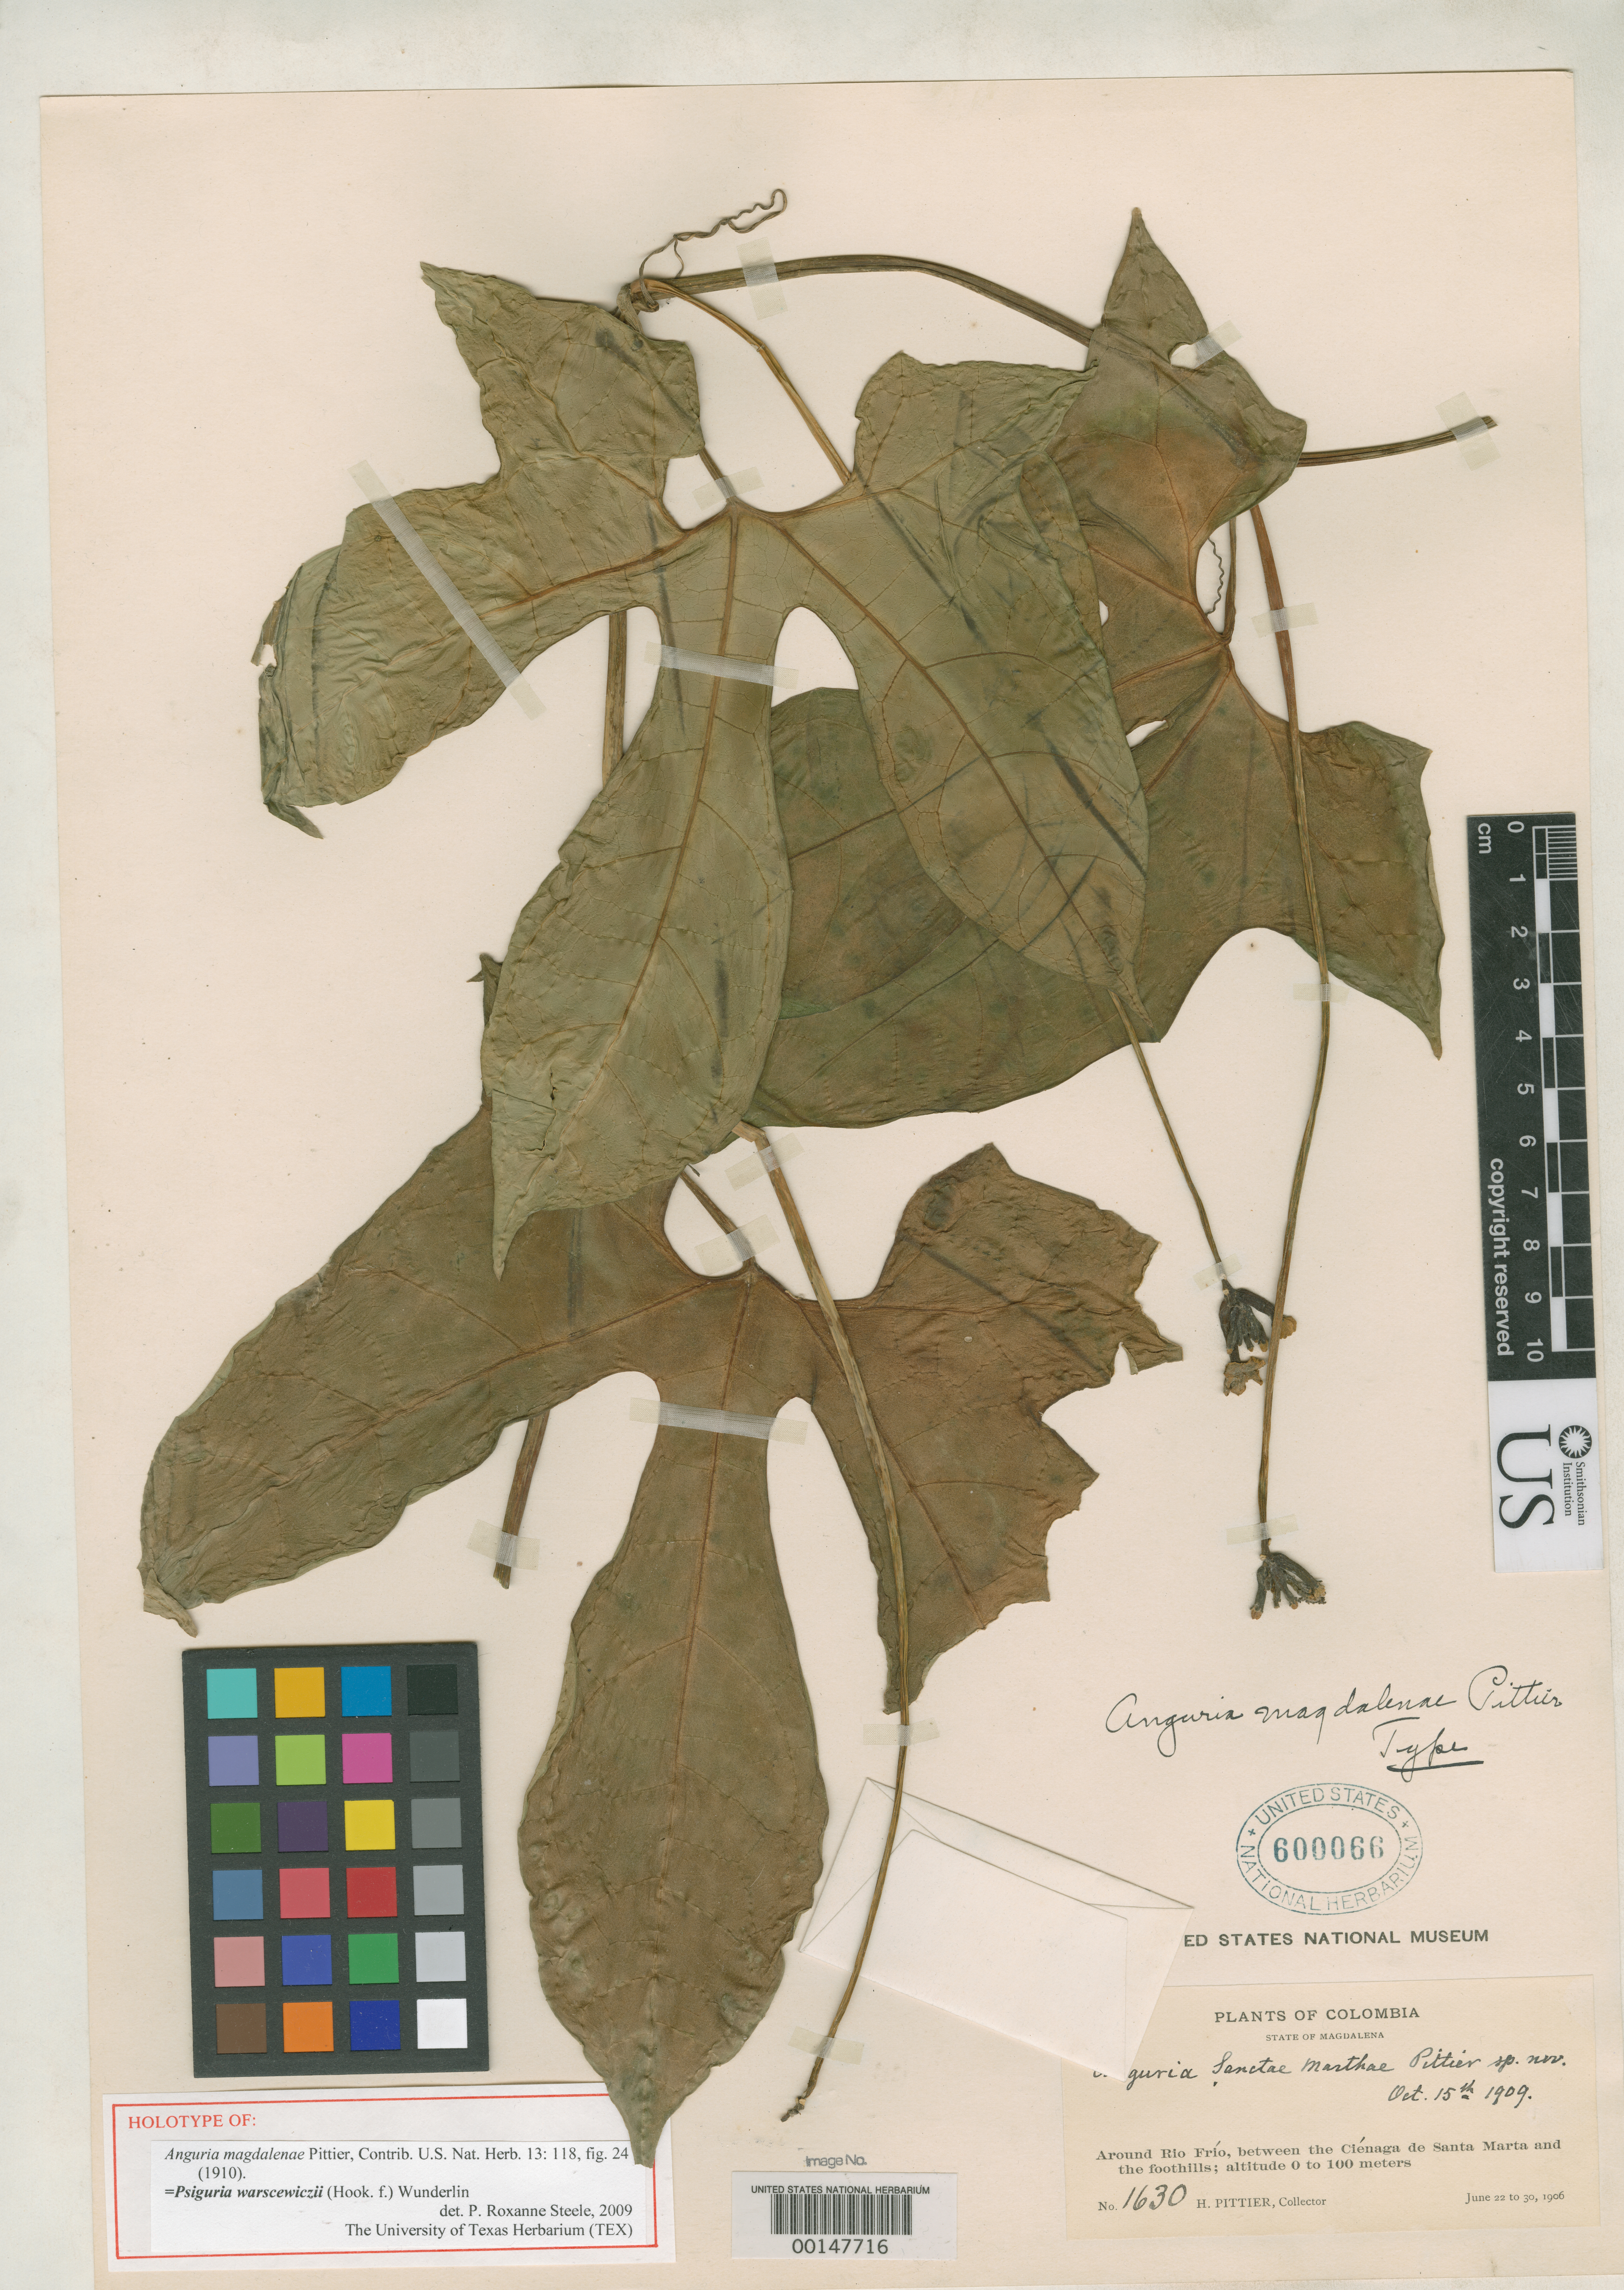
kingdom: Plantae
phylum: Tracheophyta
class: Magnoliopsida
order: Cucurbitales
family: Cucurbitaceae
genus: Anguria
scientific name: Anguria magdalenae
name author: Pittier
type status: Holotype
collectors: H. F. Pittier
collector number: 1630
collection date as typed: June 22 to 30, 1906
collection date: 1906-06-22/1906-06-30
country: Colombia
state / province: Magdalena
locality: Around Rio Frío, between the Ciénega de Santa Marta and the foothills.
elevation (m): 0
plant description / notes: Protologue cites collection date as July 4, 1906 but both sheets at US (including USNH 600066, explicitly cited by sheet number in protologue and annotated as "Type" by Pittier) bear collection date of "June 22 to 30, 1906".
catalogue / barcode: US 600066